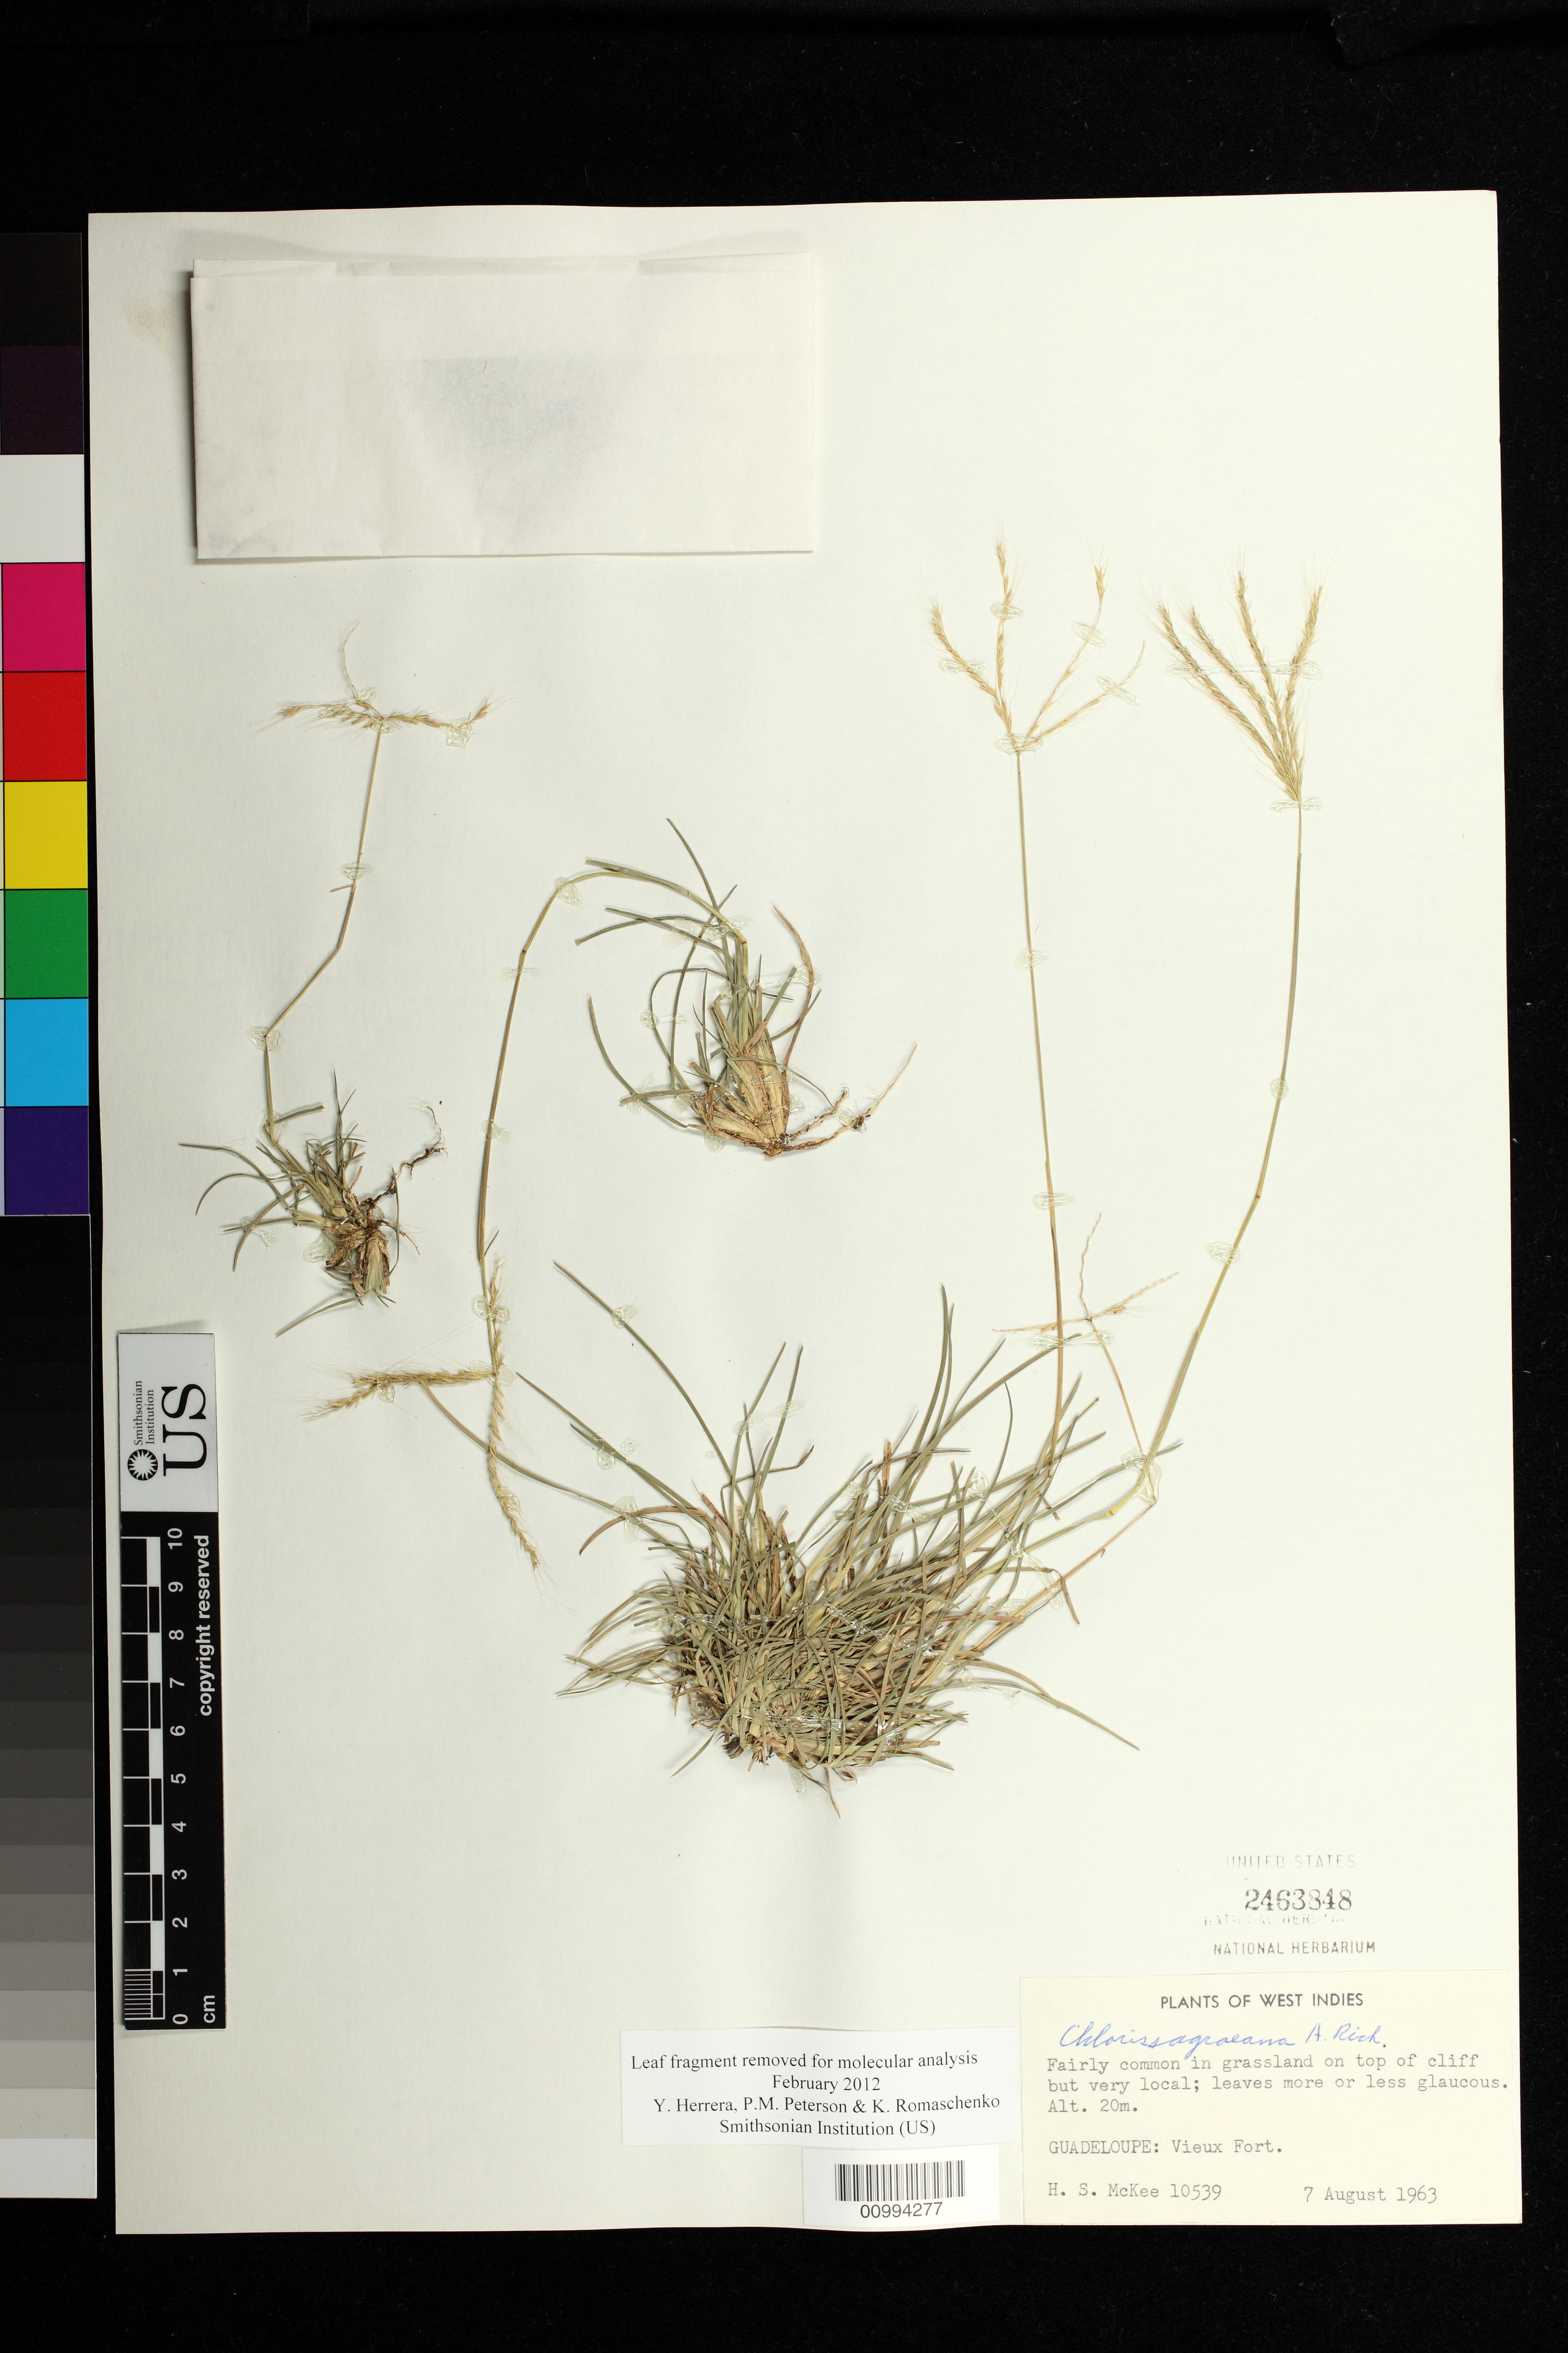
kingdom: Plantae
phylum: Tracheophyta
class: Liliopsida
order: Poales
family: Poaceae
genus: Chloris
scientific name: Chloris sagraeana subsp. sagraeana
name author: A. Rich.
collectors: H. S. McKee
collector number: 10539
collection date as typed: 07 Aug 1963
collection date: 1963-08-07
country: Guadeloupe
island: Basse Terre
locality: Vieux Fort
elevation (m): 20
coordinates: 0 N, 0 E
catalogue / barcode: US 2463848